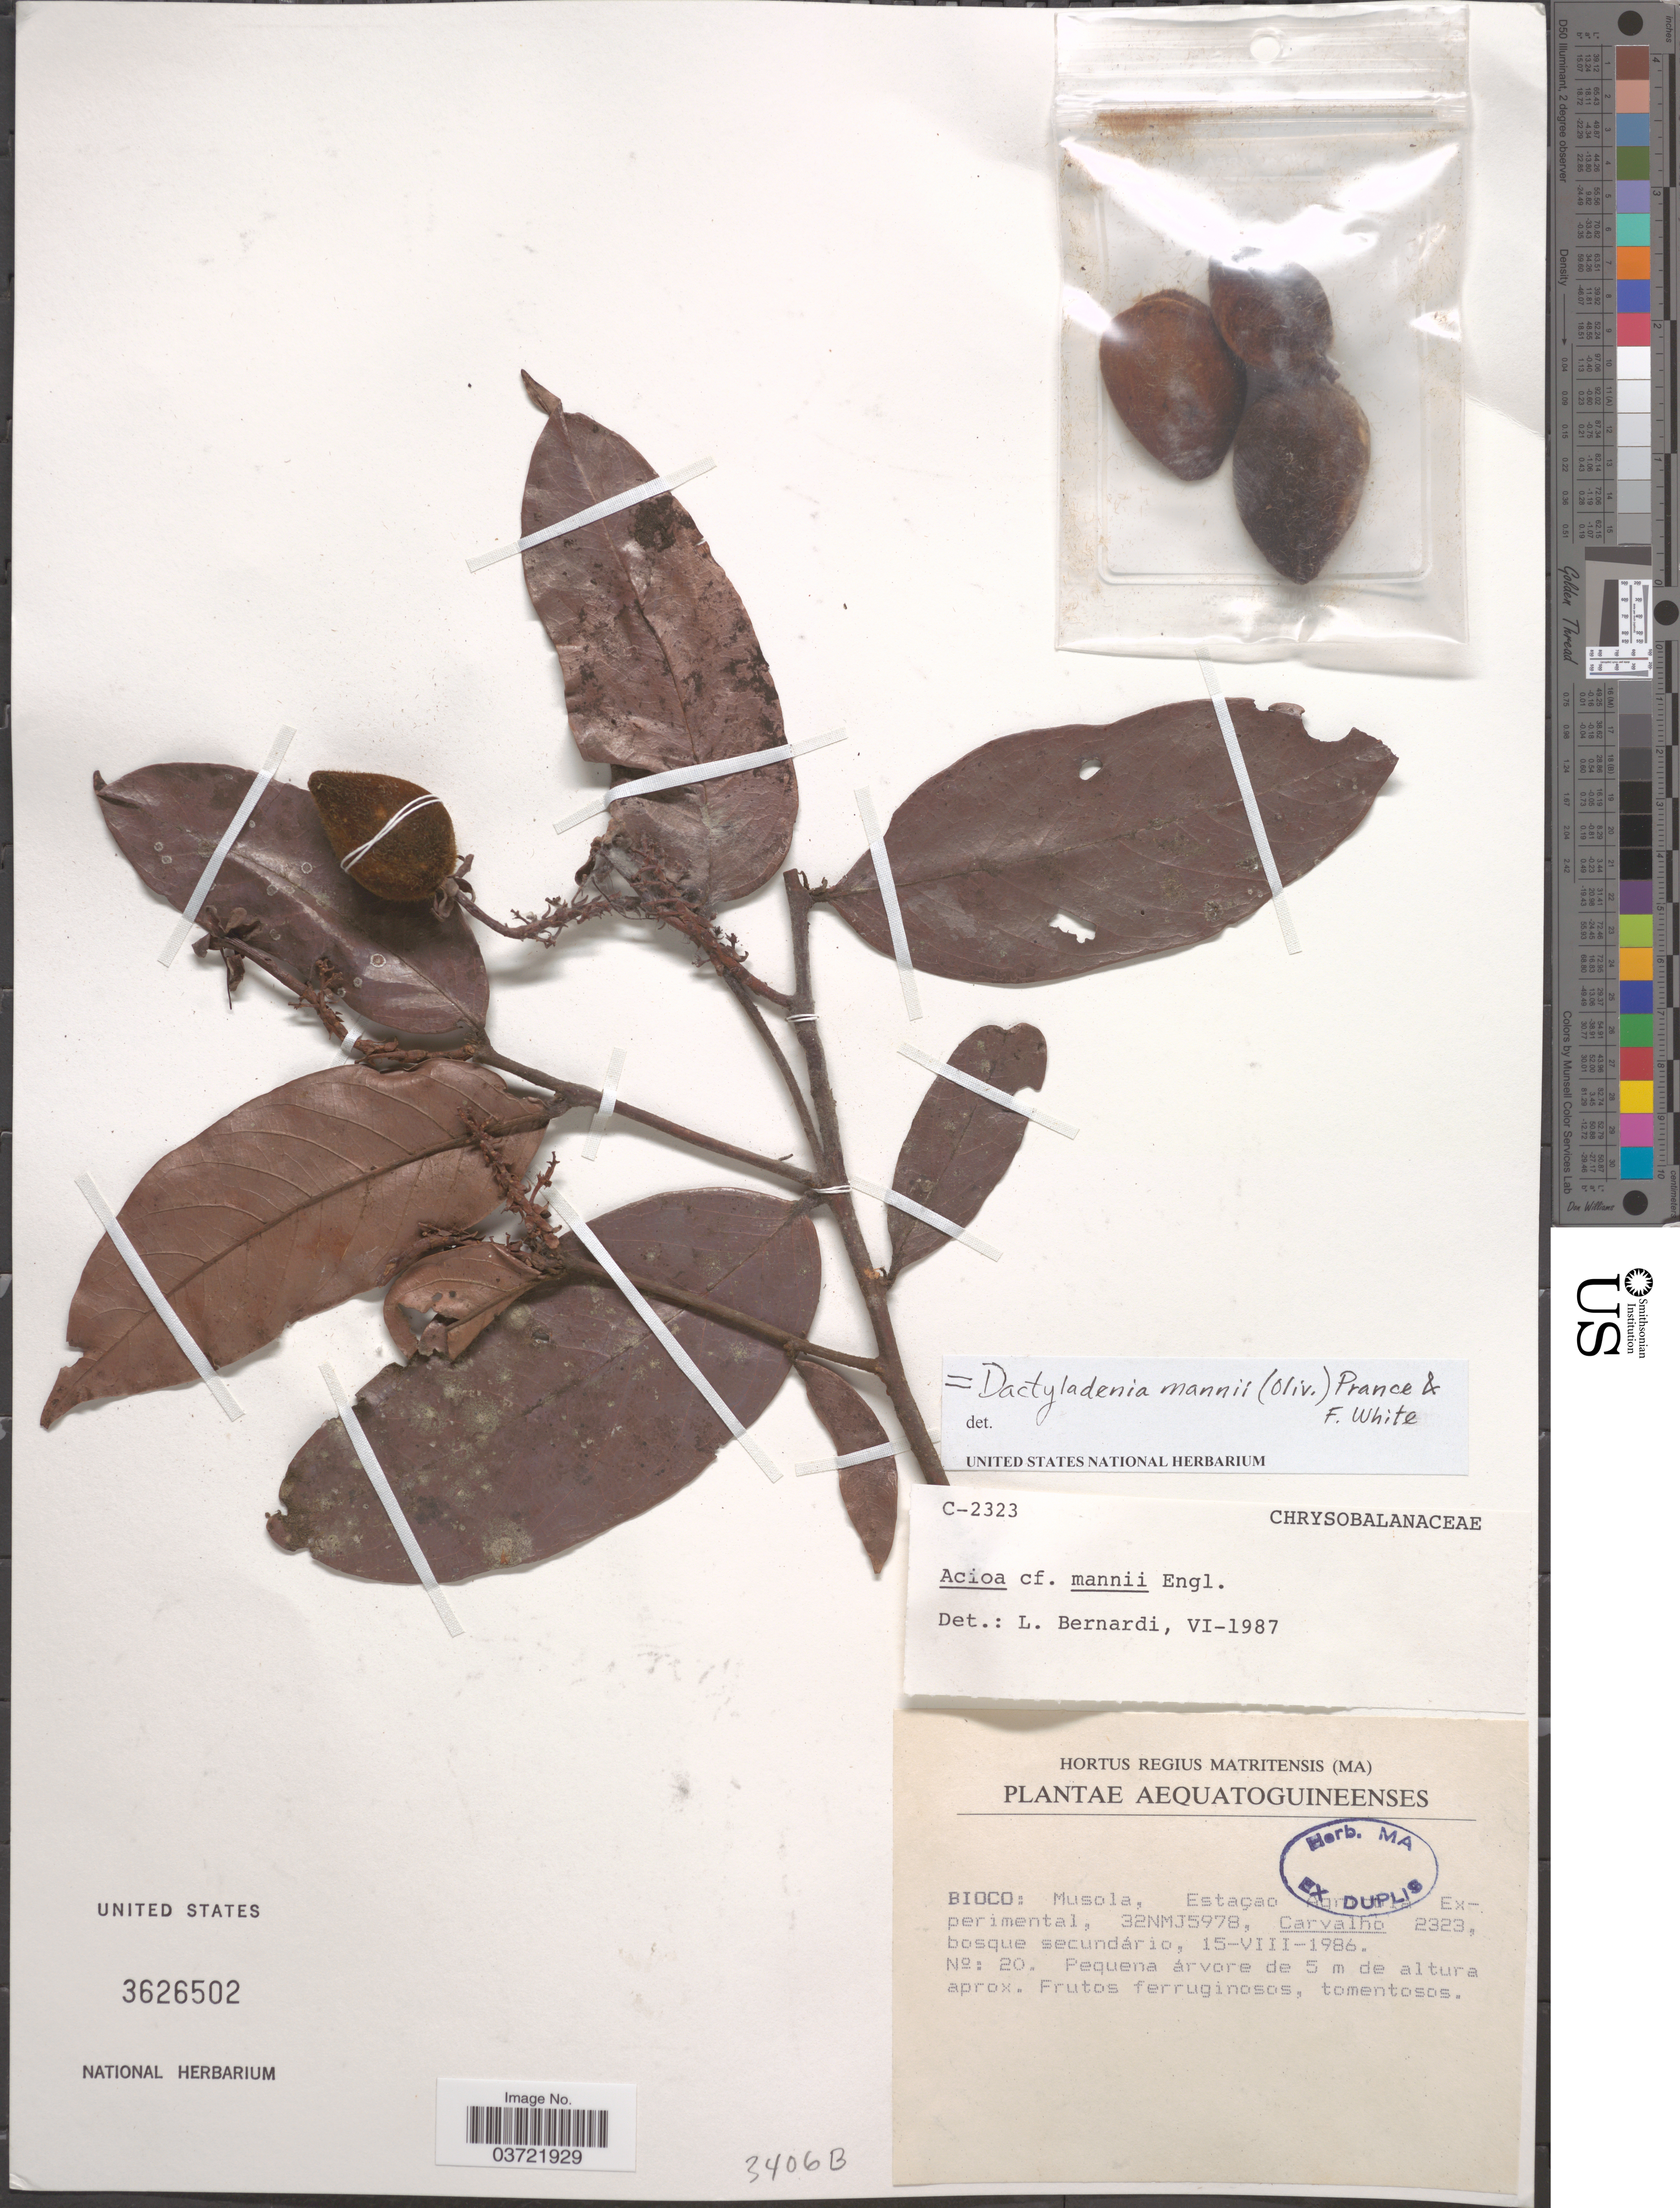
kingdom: Plantae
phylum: Tracheophyta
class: Magnoliopsida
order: Malpighiales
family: Chrysobalanaceae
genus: Dactyladenia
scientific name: Dactyladenia mannii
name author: (Oliv.) Prance & F. White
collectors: Carvalho, --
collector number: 2323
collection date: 1986-08-15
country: Equatorial Guinea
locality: Bioco: Musola, Estaçao Agricola Experimental, 32NMJ5978.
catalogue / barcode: US 3626502